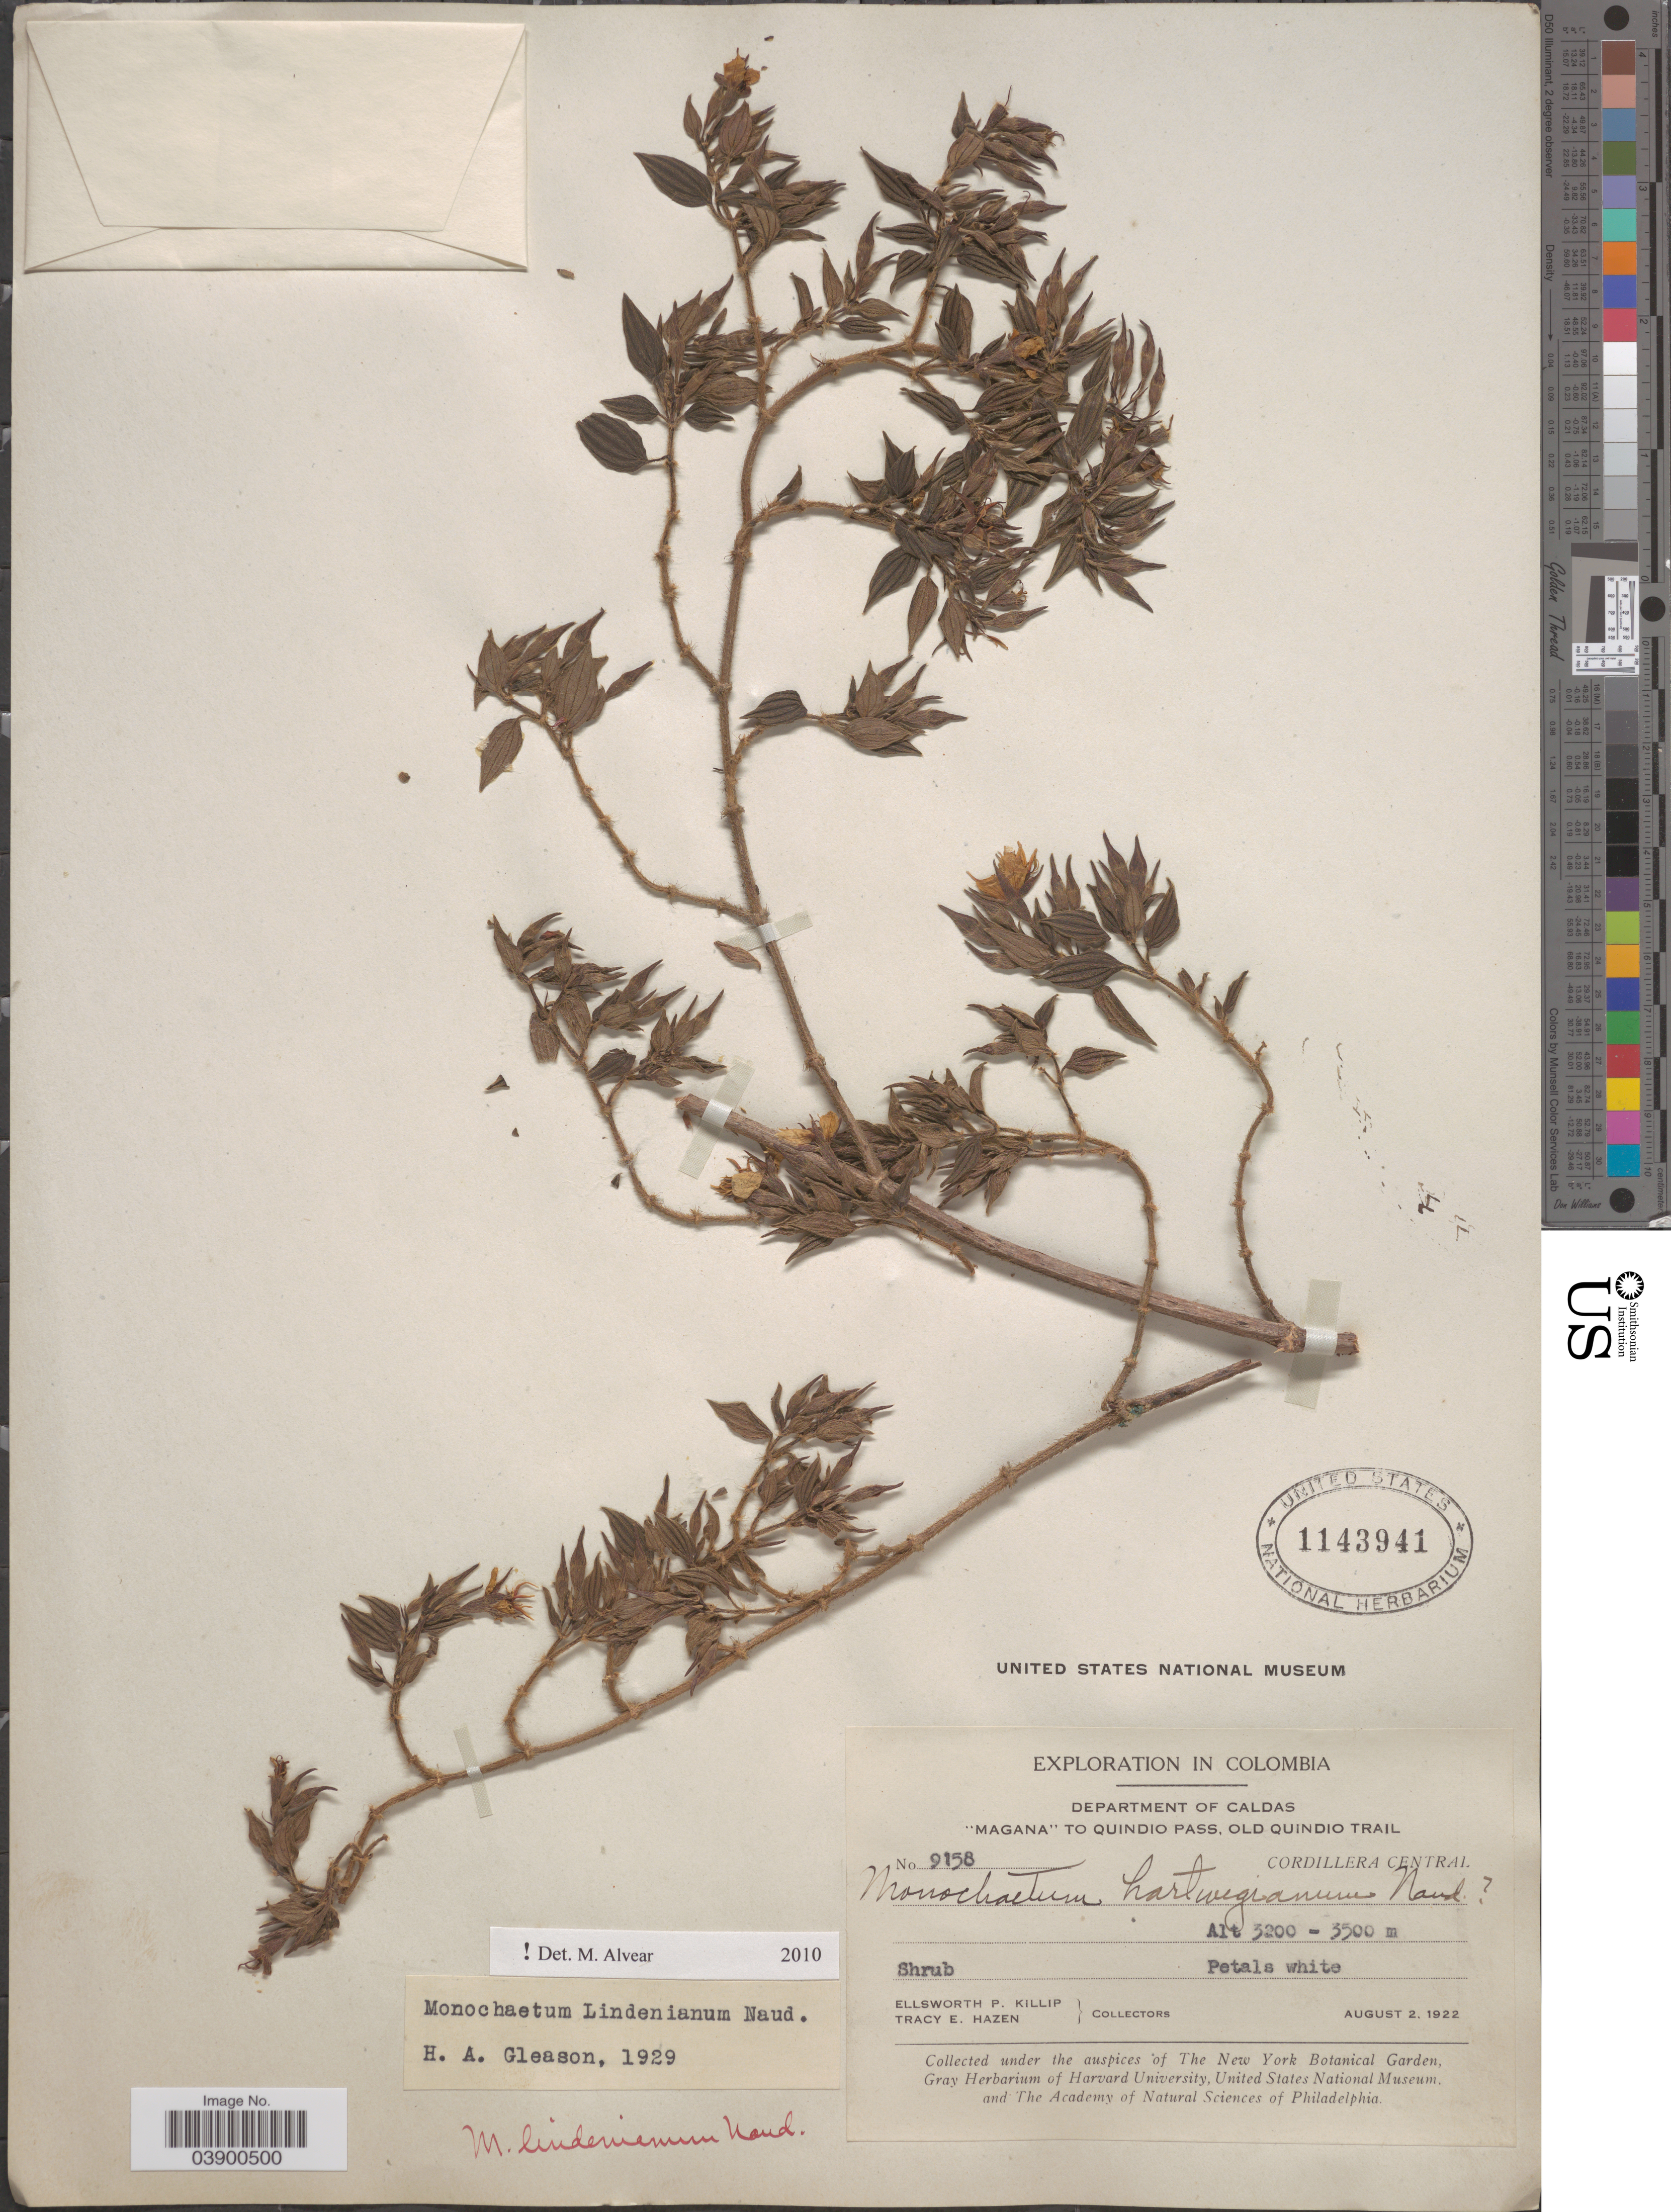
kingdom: Plantae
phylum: Tracheophyta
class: Magnoliopsida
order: Myrtales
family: Melastomataceae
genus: Monochaetum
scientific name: Monochaetum hartwegianum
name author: Naudin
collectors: E. P. Killip & T. E. Hazen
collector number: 9158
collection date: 1922-08-02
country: Colombia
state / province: Caldas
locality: Department of Caldas. "Magana"to Quindio Pass, Old Quindio Trail. Cordillera Central.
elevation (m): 3200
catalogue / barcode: US 1143941